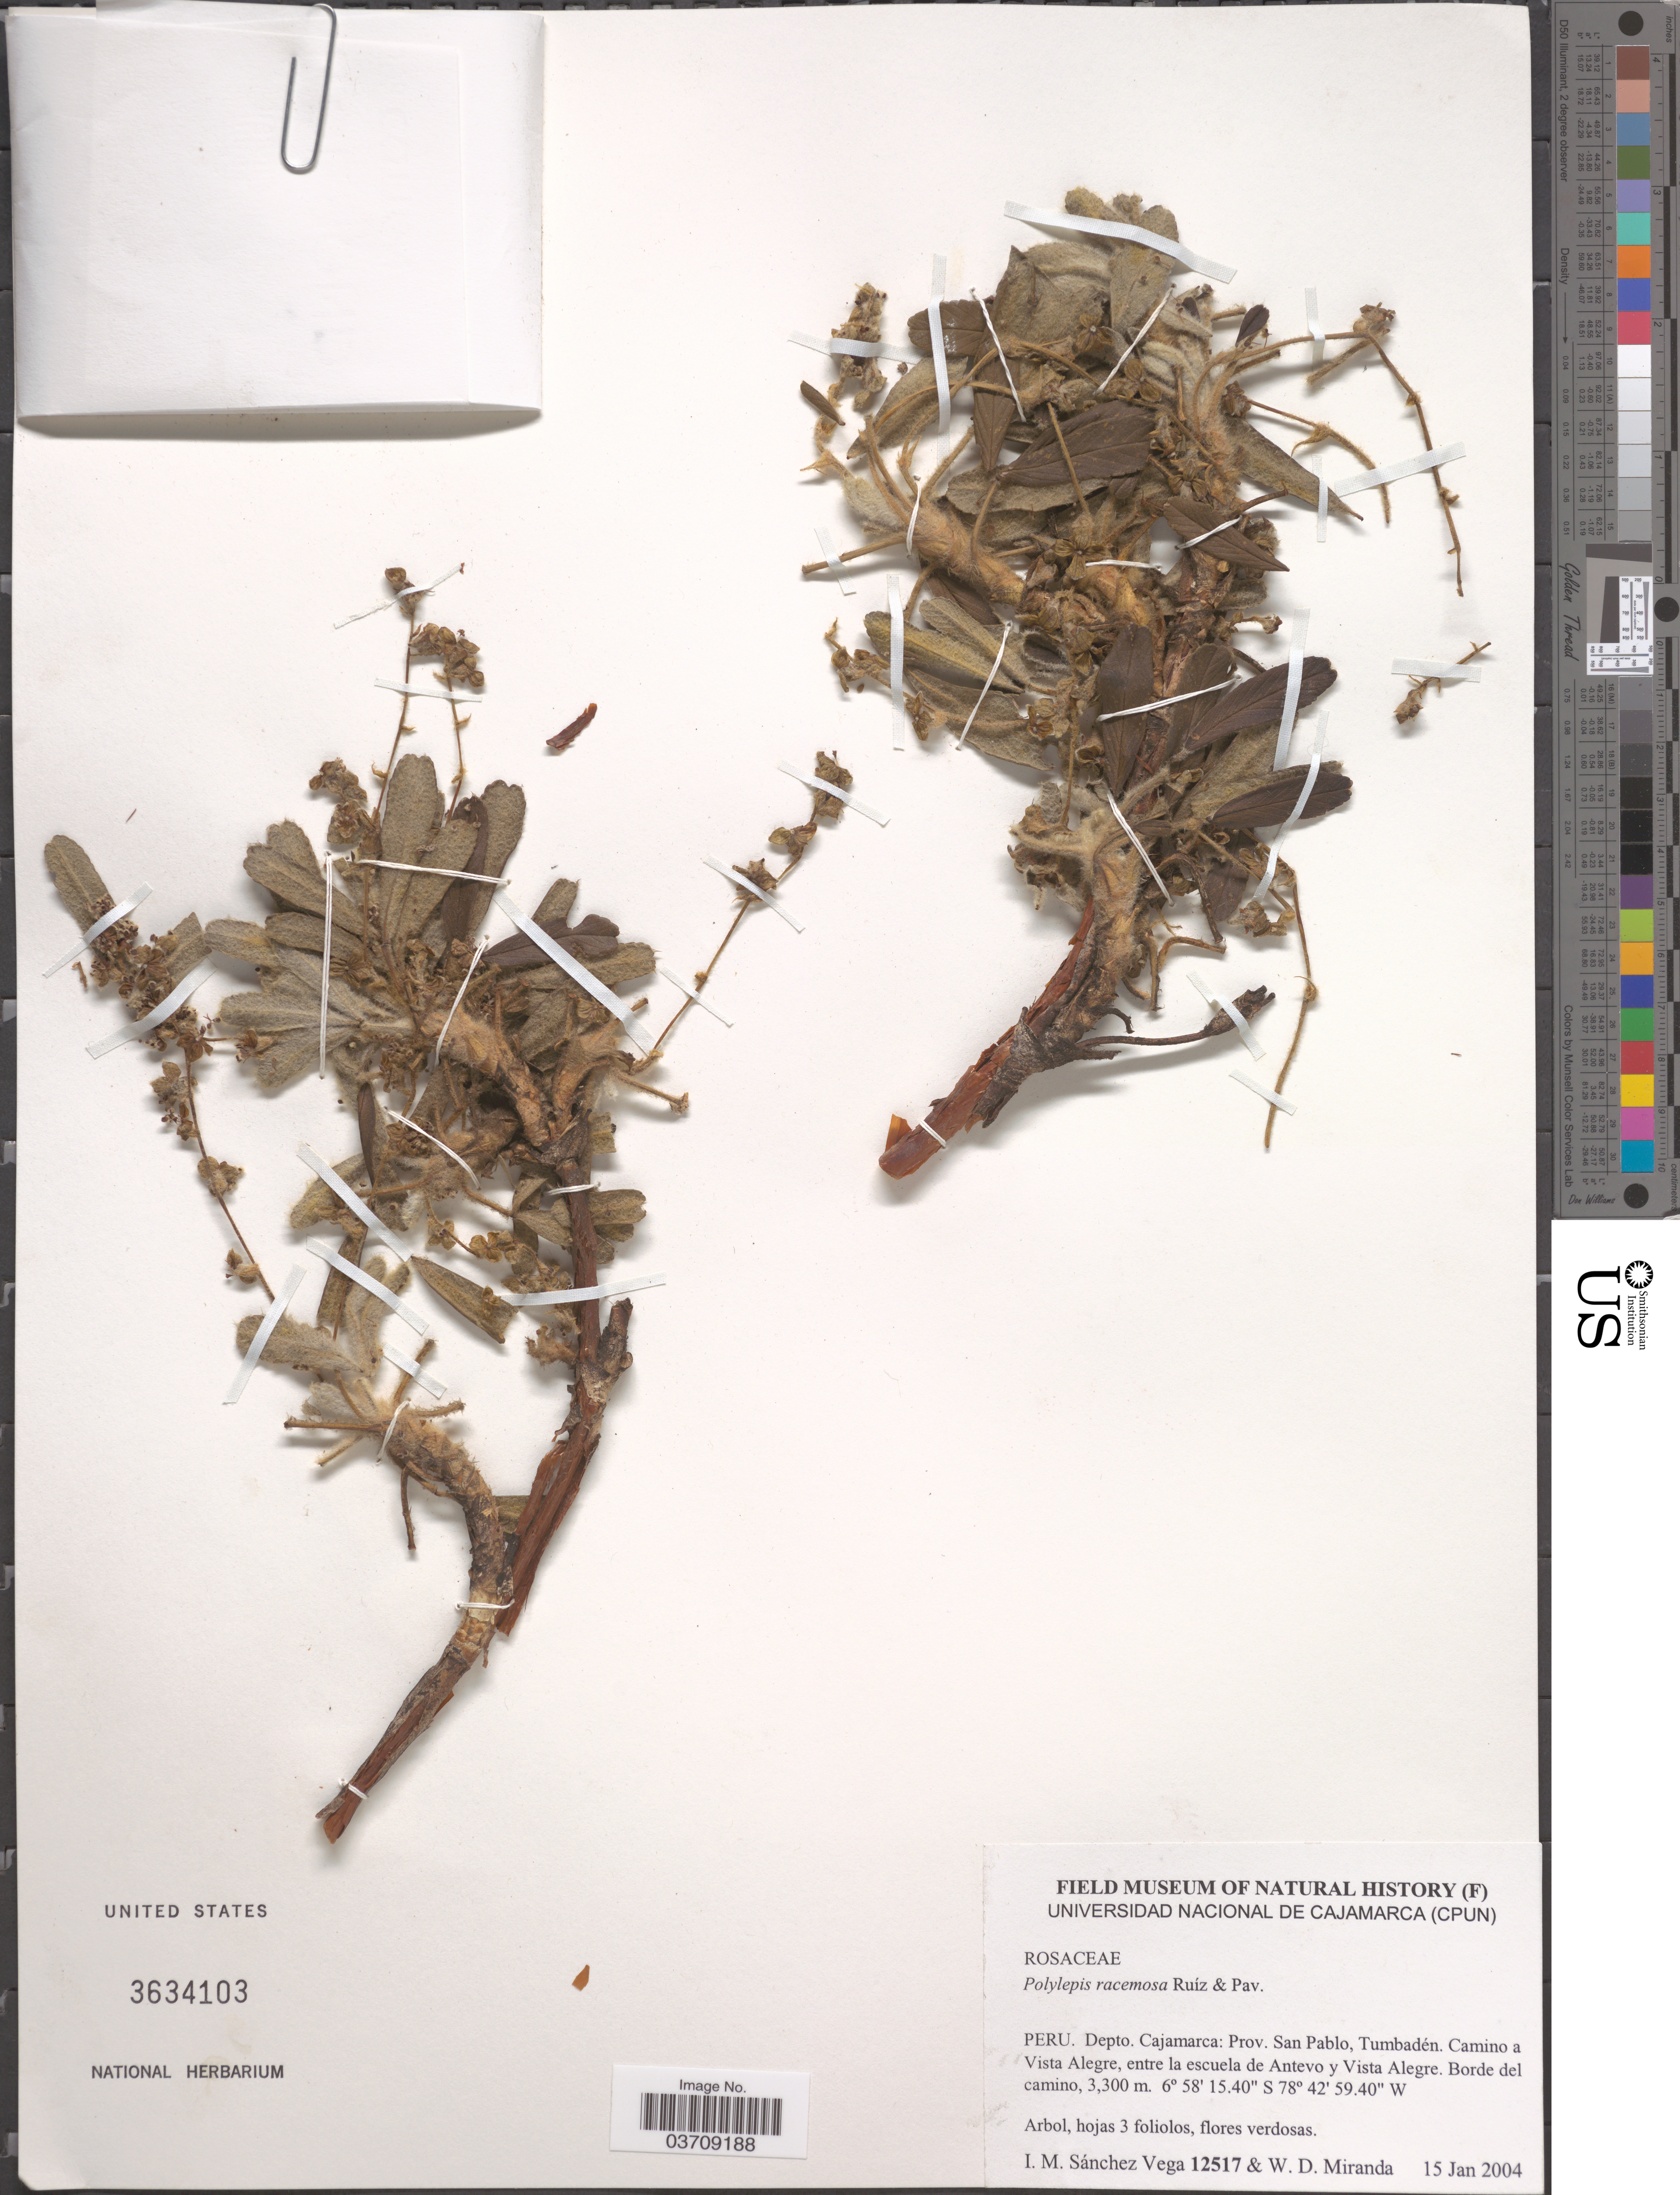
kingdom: Plantae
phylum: Tracheophyta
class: Magnoliopsida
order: Rosales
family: Rosaceae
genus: Polylepis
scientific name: Polylepis racemosa subsp. racemosa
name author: Ruiz & Pav.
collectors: I. M. Sánchez Vega & W. Miranda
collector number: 12517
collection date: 2004-01-15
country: Peru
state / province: Cajamarca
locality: Dpto. Cajamarca: Prov. San Pablo, Tumbadén. Camino a Vista Alegre, entre la escuela de Antevo y Vista Alegre.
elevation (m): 3300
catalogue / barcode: US 3634103